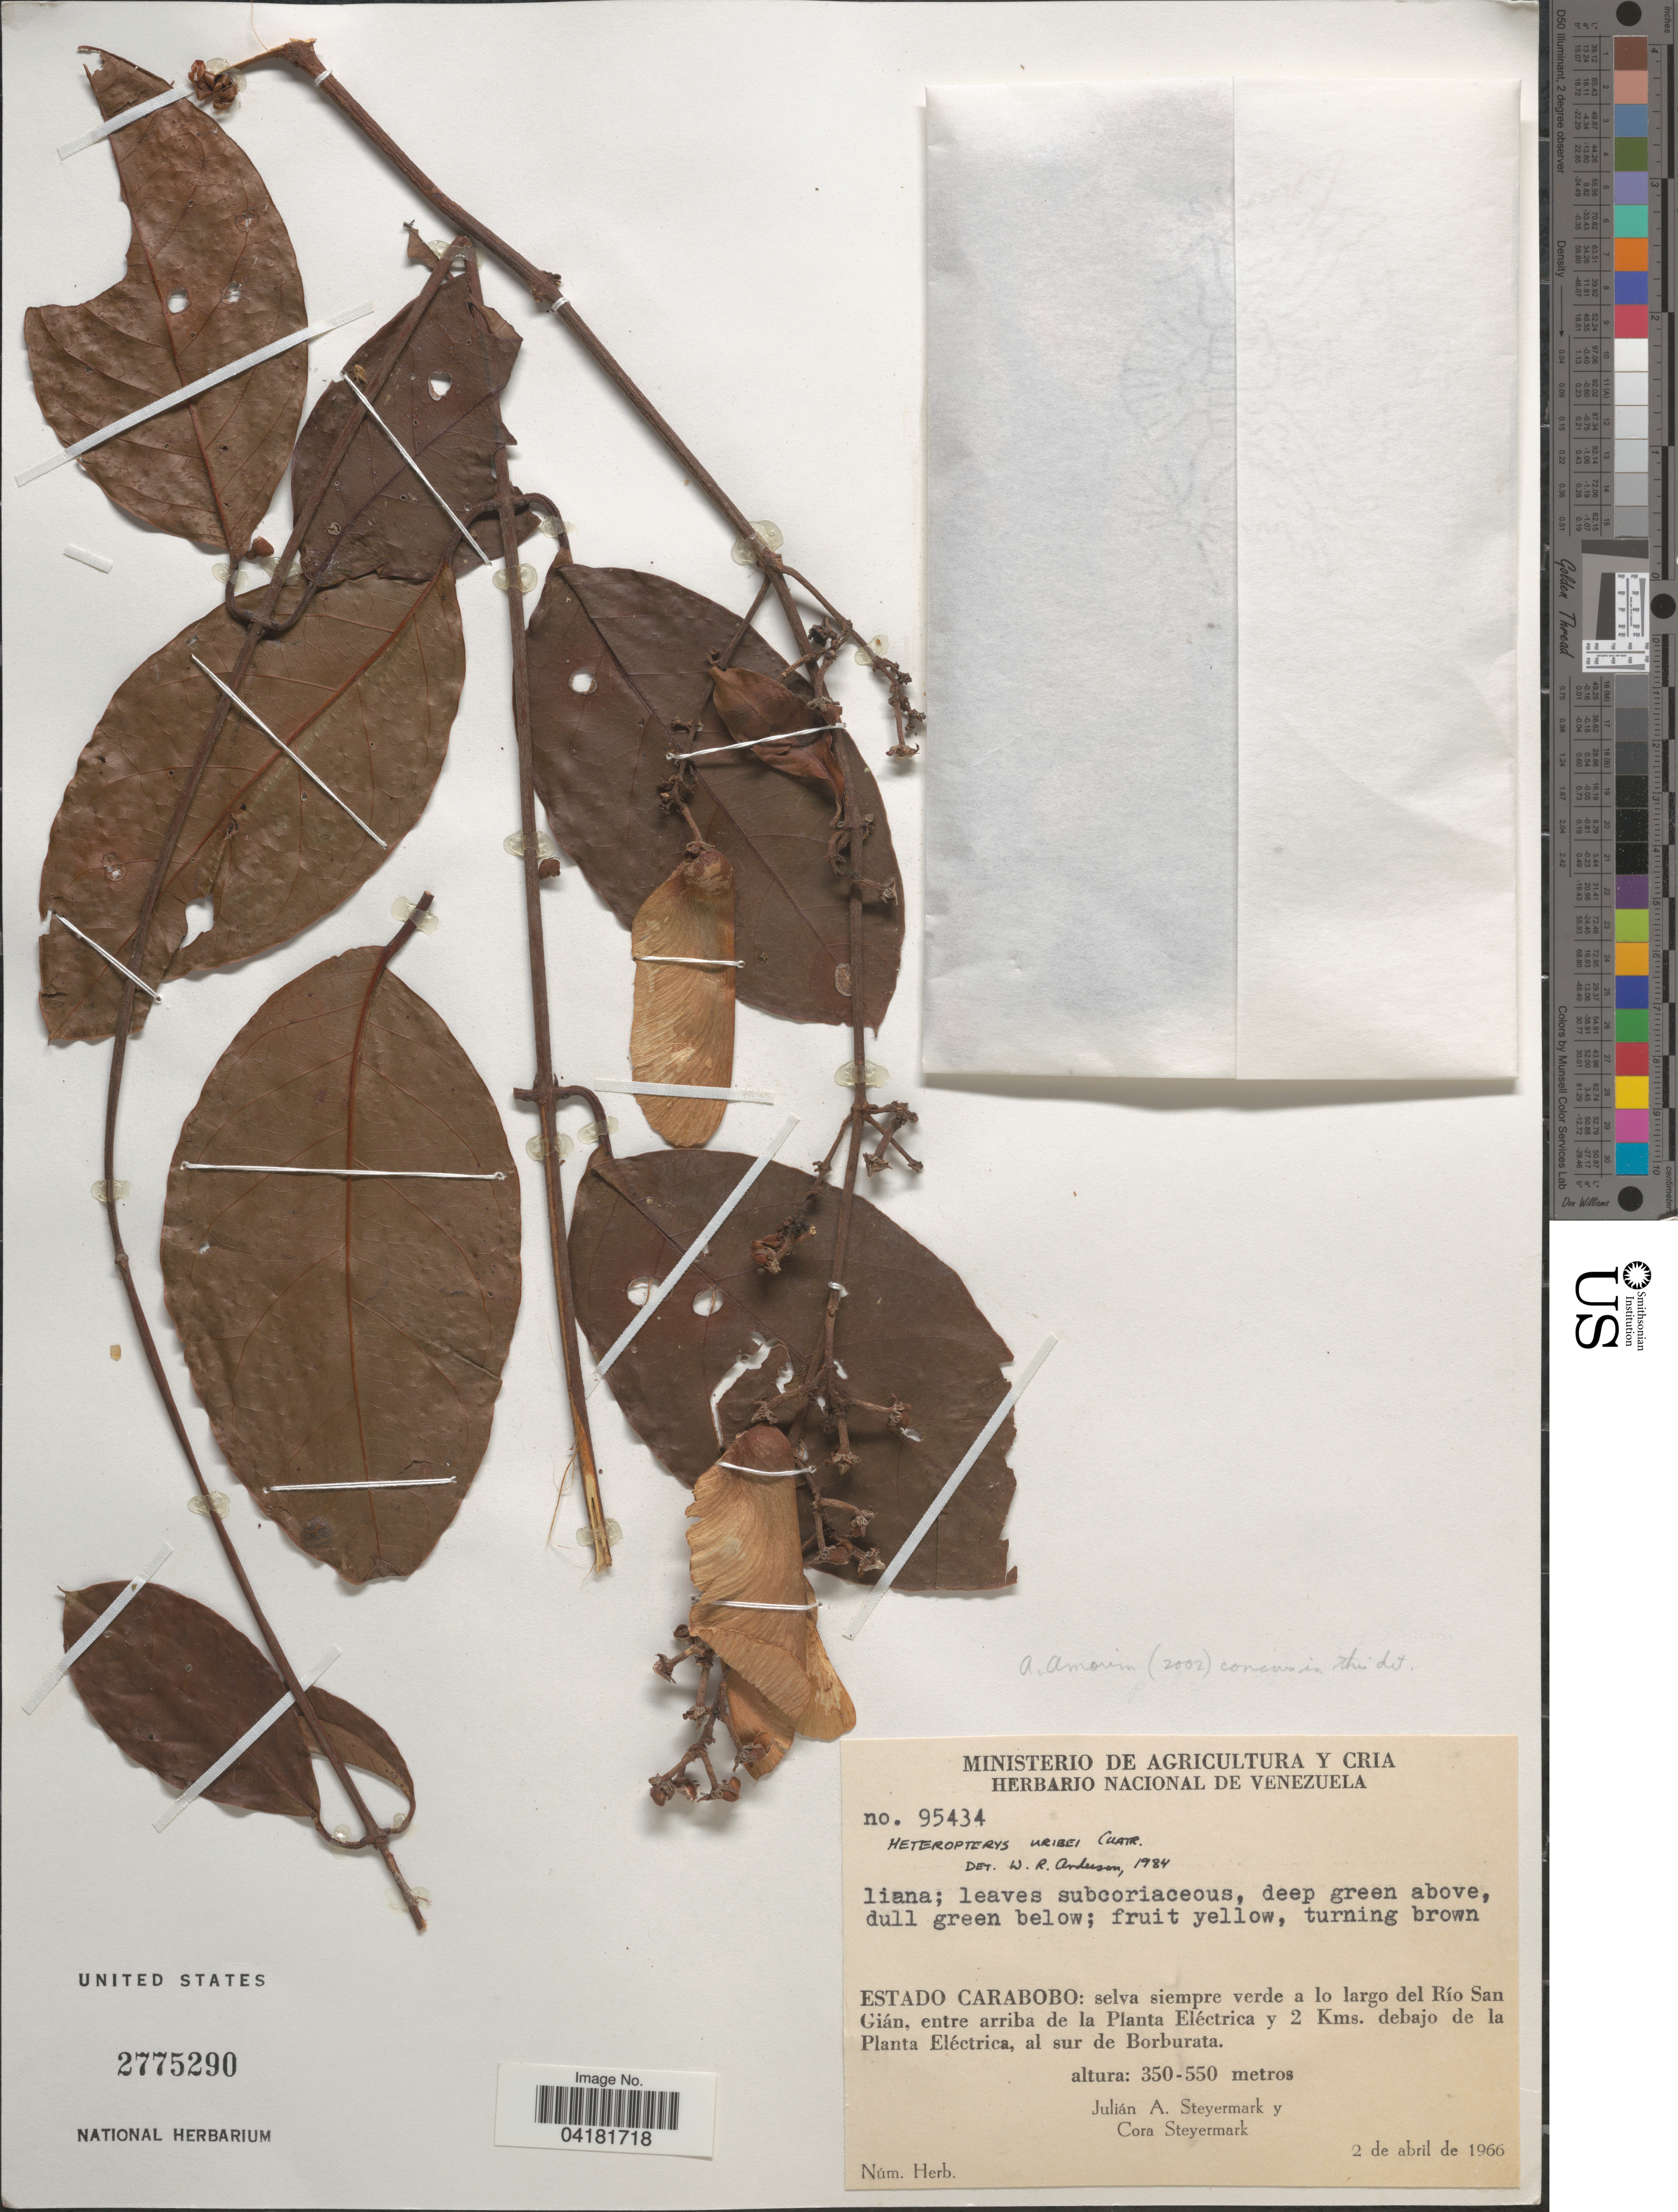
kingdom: Plantae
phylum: Tracheophyta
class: Magnoliopsida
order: Malpighiales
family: Malpighiaceae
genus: Heteropterys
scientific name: Heteropterys uribei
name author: Cuatrec.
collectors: J. Steyermark & C. Steyermark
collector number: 95434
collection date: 1966-04-02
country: Venezuela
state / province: Carabobo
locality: Selva siempre verde a lo largo del Río San Gián, entre arriba de la Planta Eléctrica y 2 Kms. debajo de la Planta Eléctrica, al sur de Borburata.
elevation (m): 350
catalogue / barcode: US 2775290